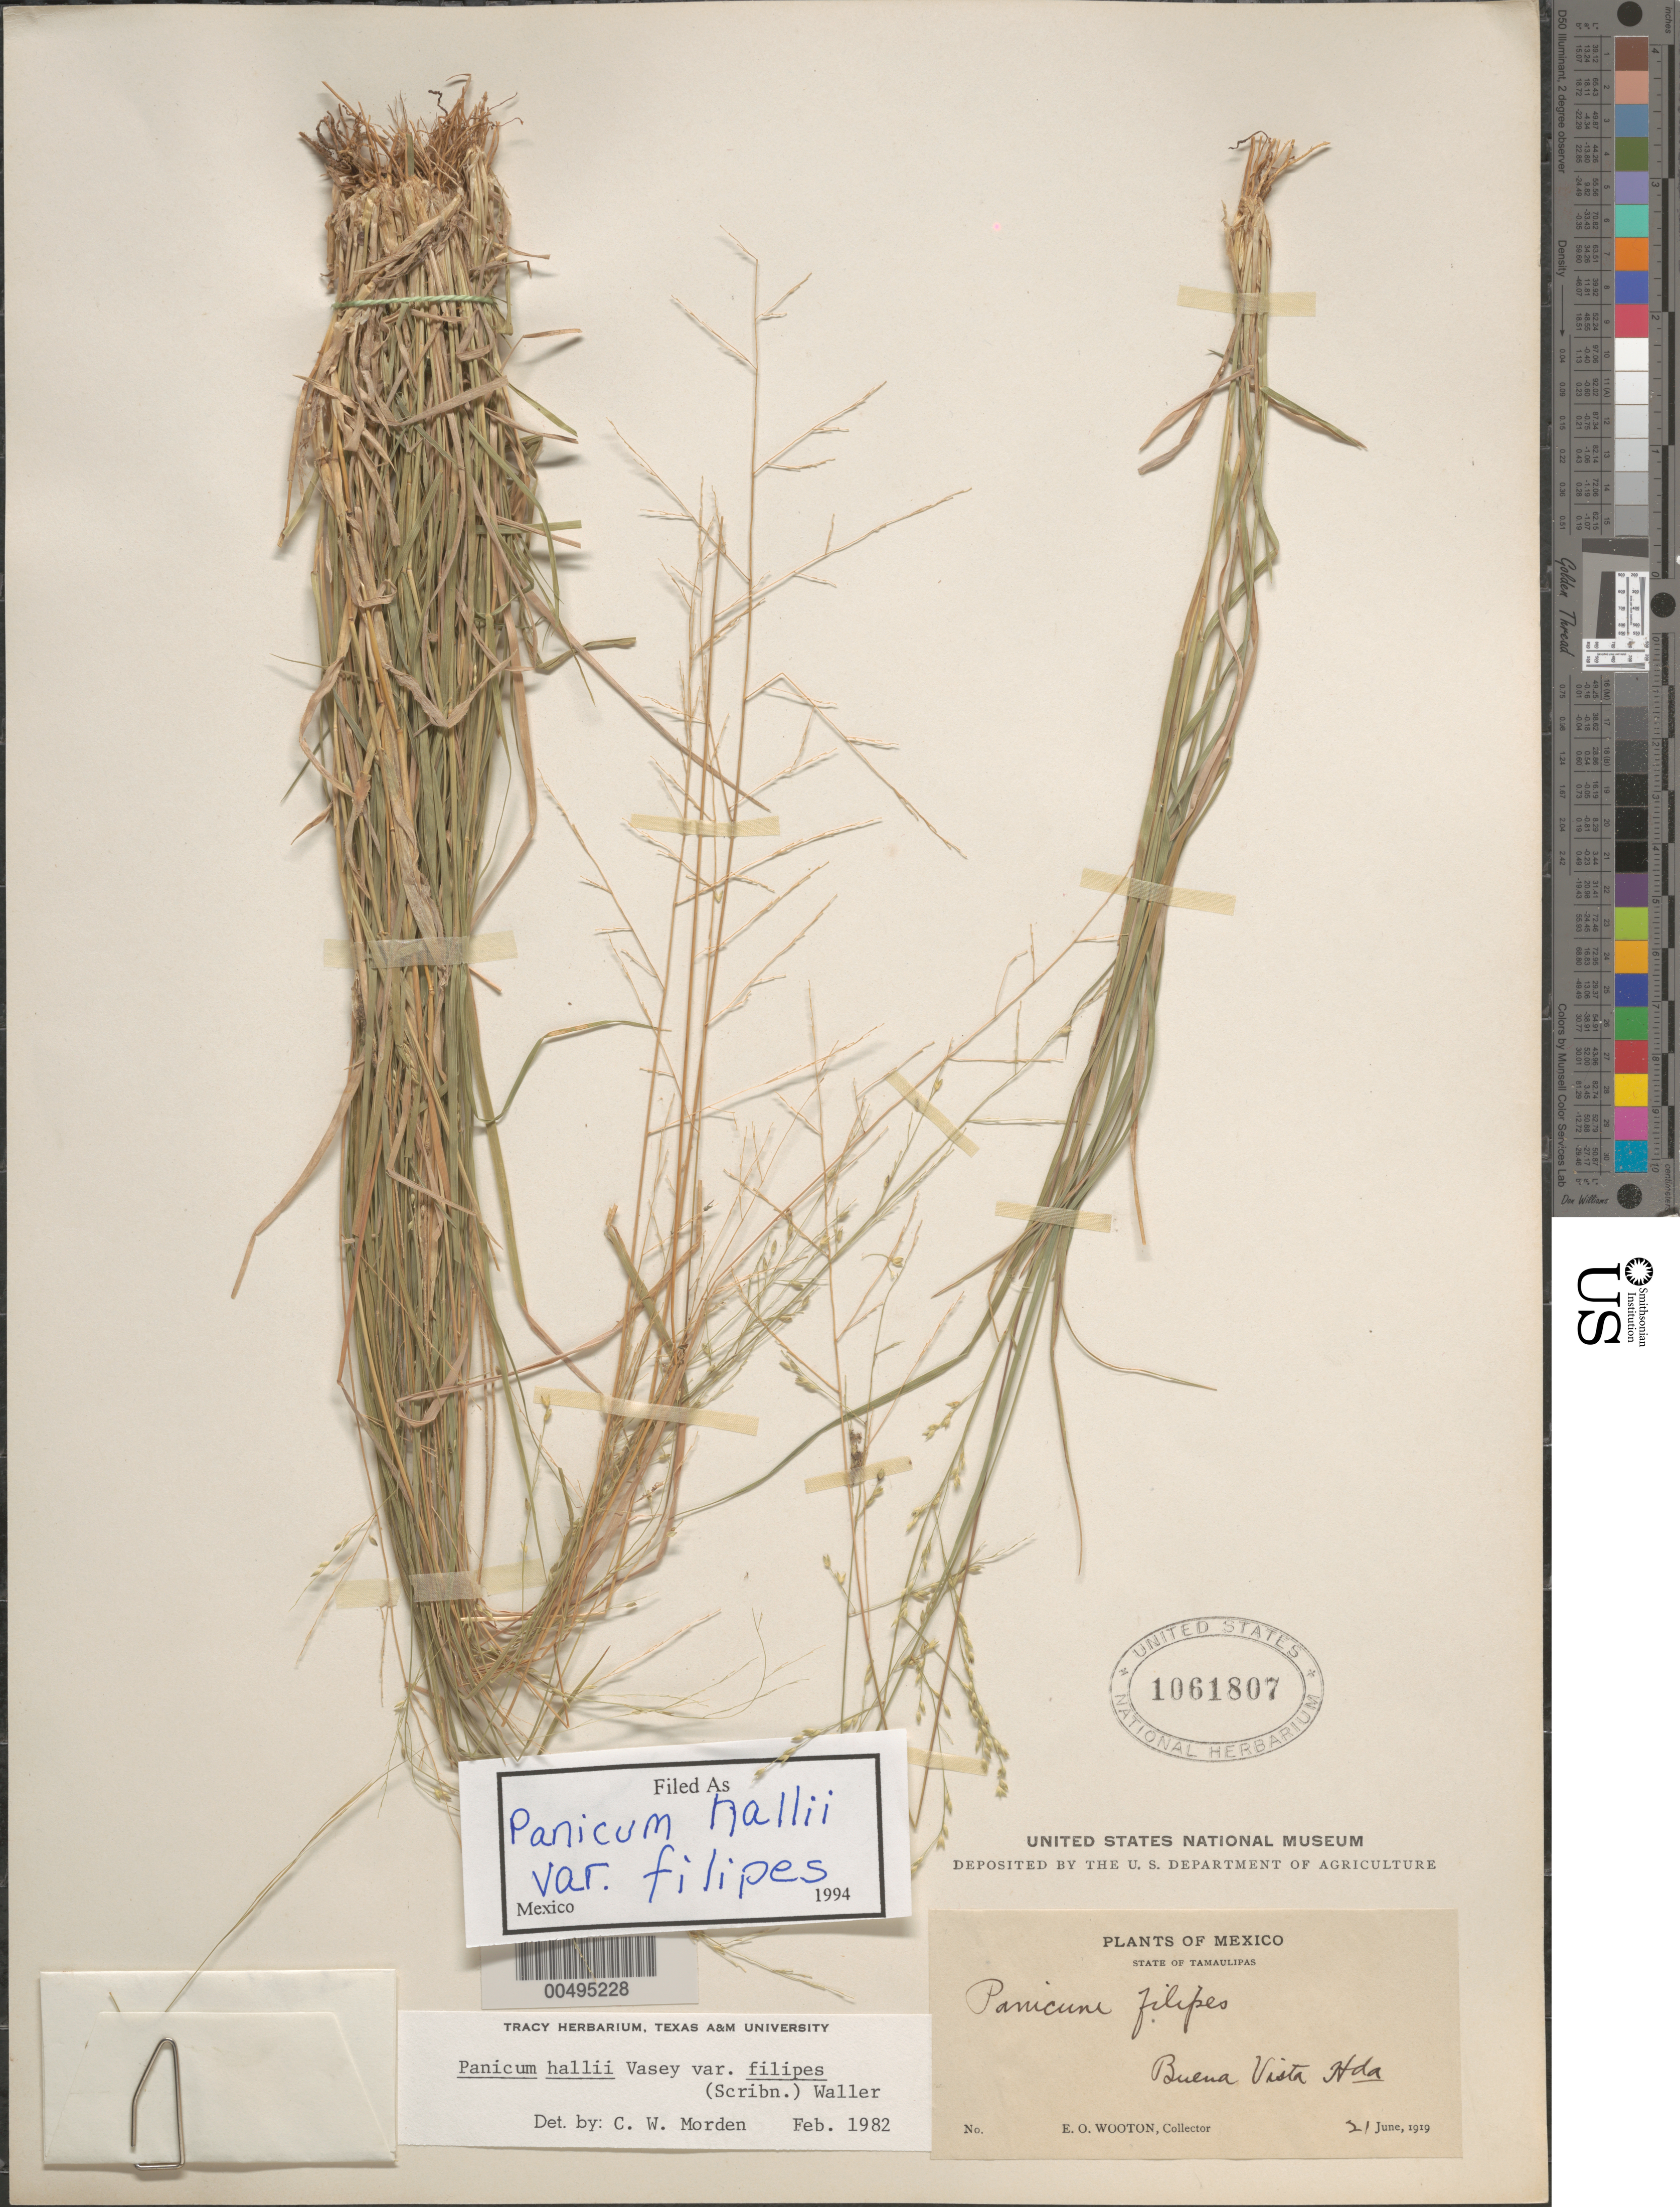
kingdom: Plantae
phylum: Tracheophyta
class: Liliopsida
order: Poales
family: Poaceae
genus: Panicum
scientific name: Panicum hallii var. felipes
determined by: Morden, C. W.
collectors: E. O. Wooton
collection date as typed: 21 Jun 1919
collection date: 1919-06-21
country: Mexico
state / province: Tamaulipas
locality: Buena Vista Hda.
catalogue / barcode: US 1061807